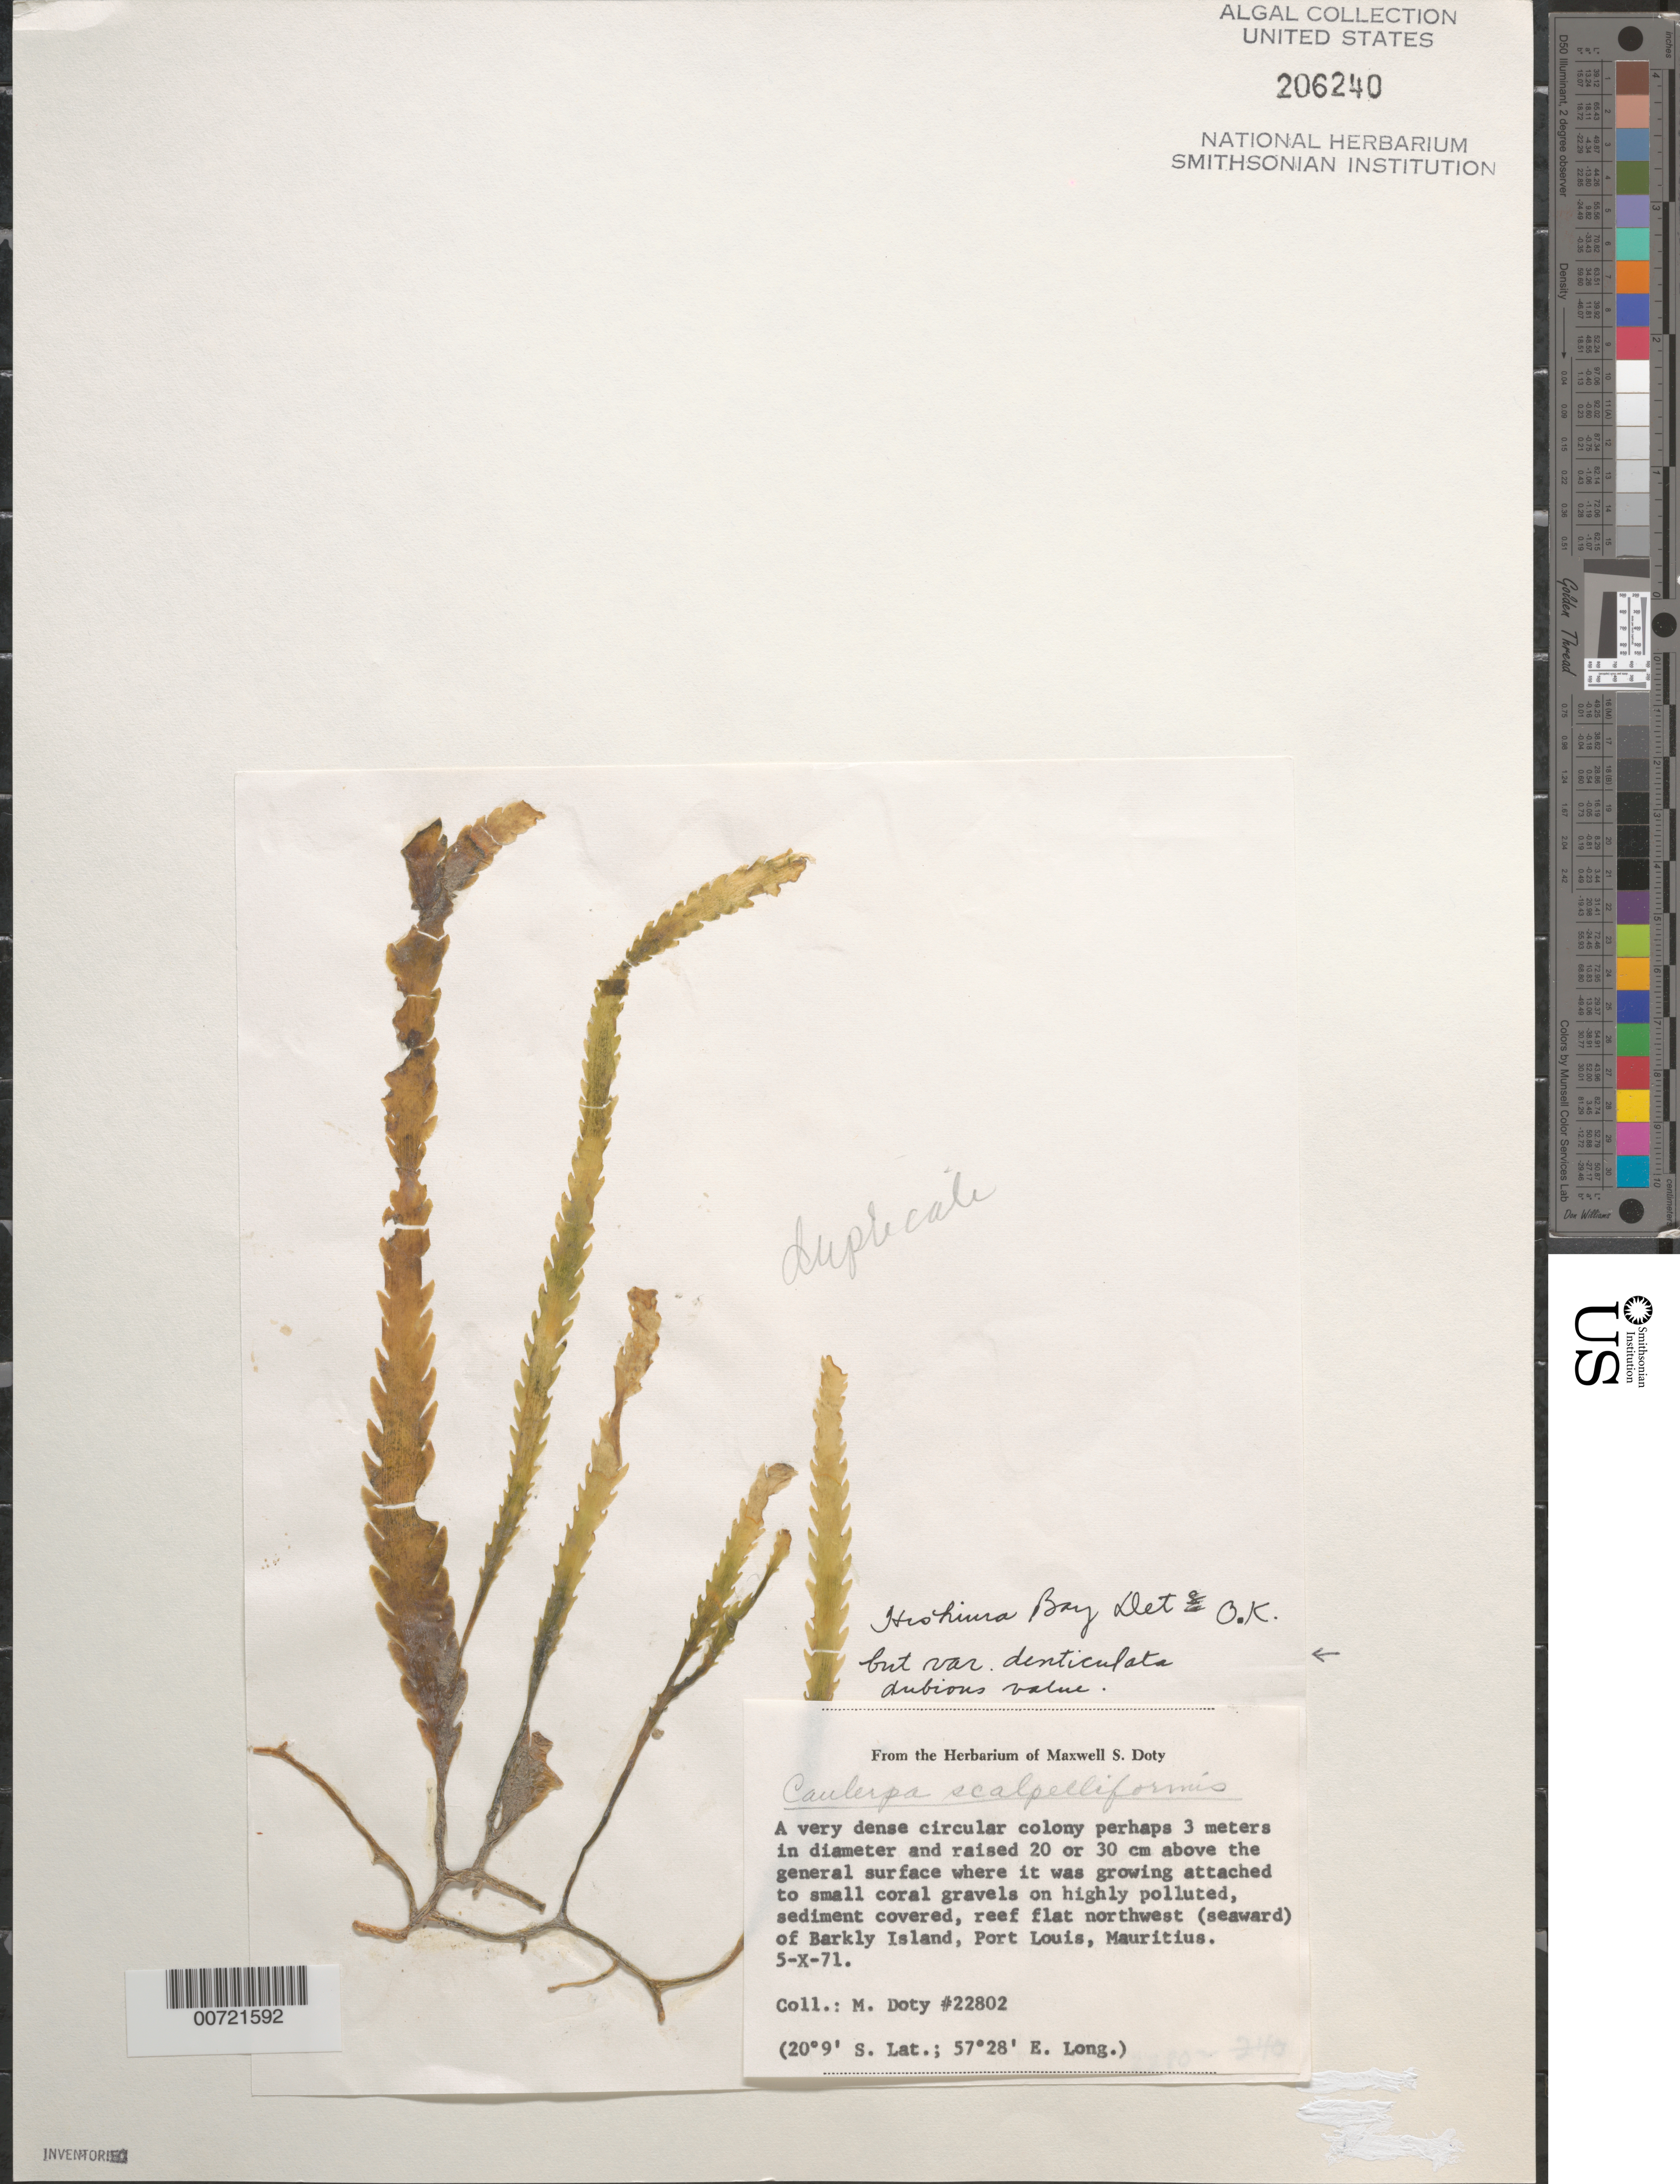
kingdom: Plantae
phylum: Chlorophyta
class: Ulvophyceae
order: Bryopsidales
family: Caulerpaceae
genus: Caulerpa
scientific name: Caulerpa scalpelliformis var. denticulata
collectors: M. S. Doty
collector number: MSD 22802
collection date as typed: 05 Oct 1971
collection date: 1971-10-05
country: Mauritius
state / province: Port Louis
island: Barkly Island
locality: Port Louis, reef flat northwest (seaward) of Barkly Island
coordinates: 20 9' S, 57 28' E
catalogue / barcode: US 206240